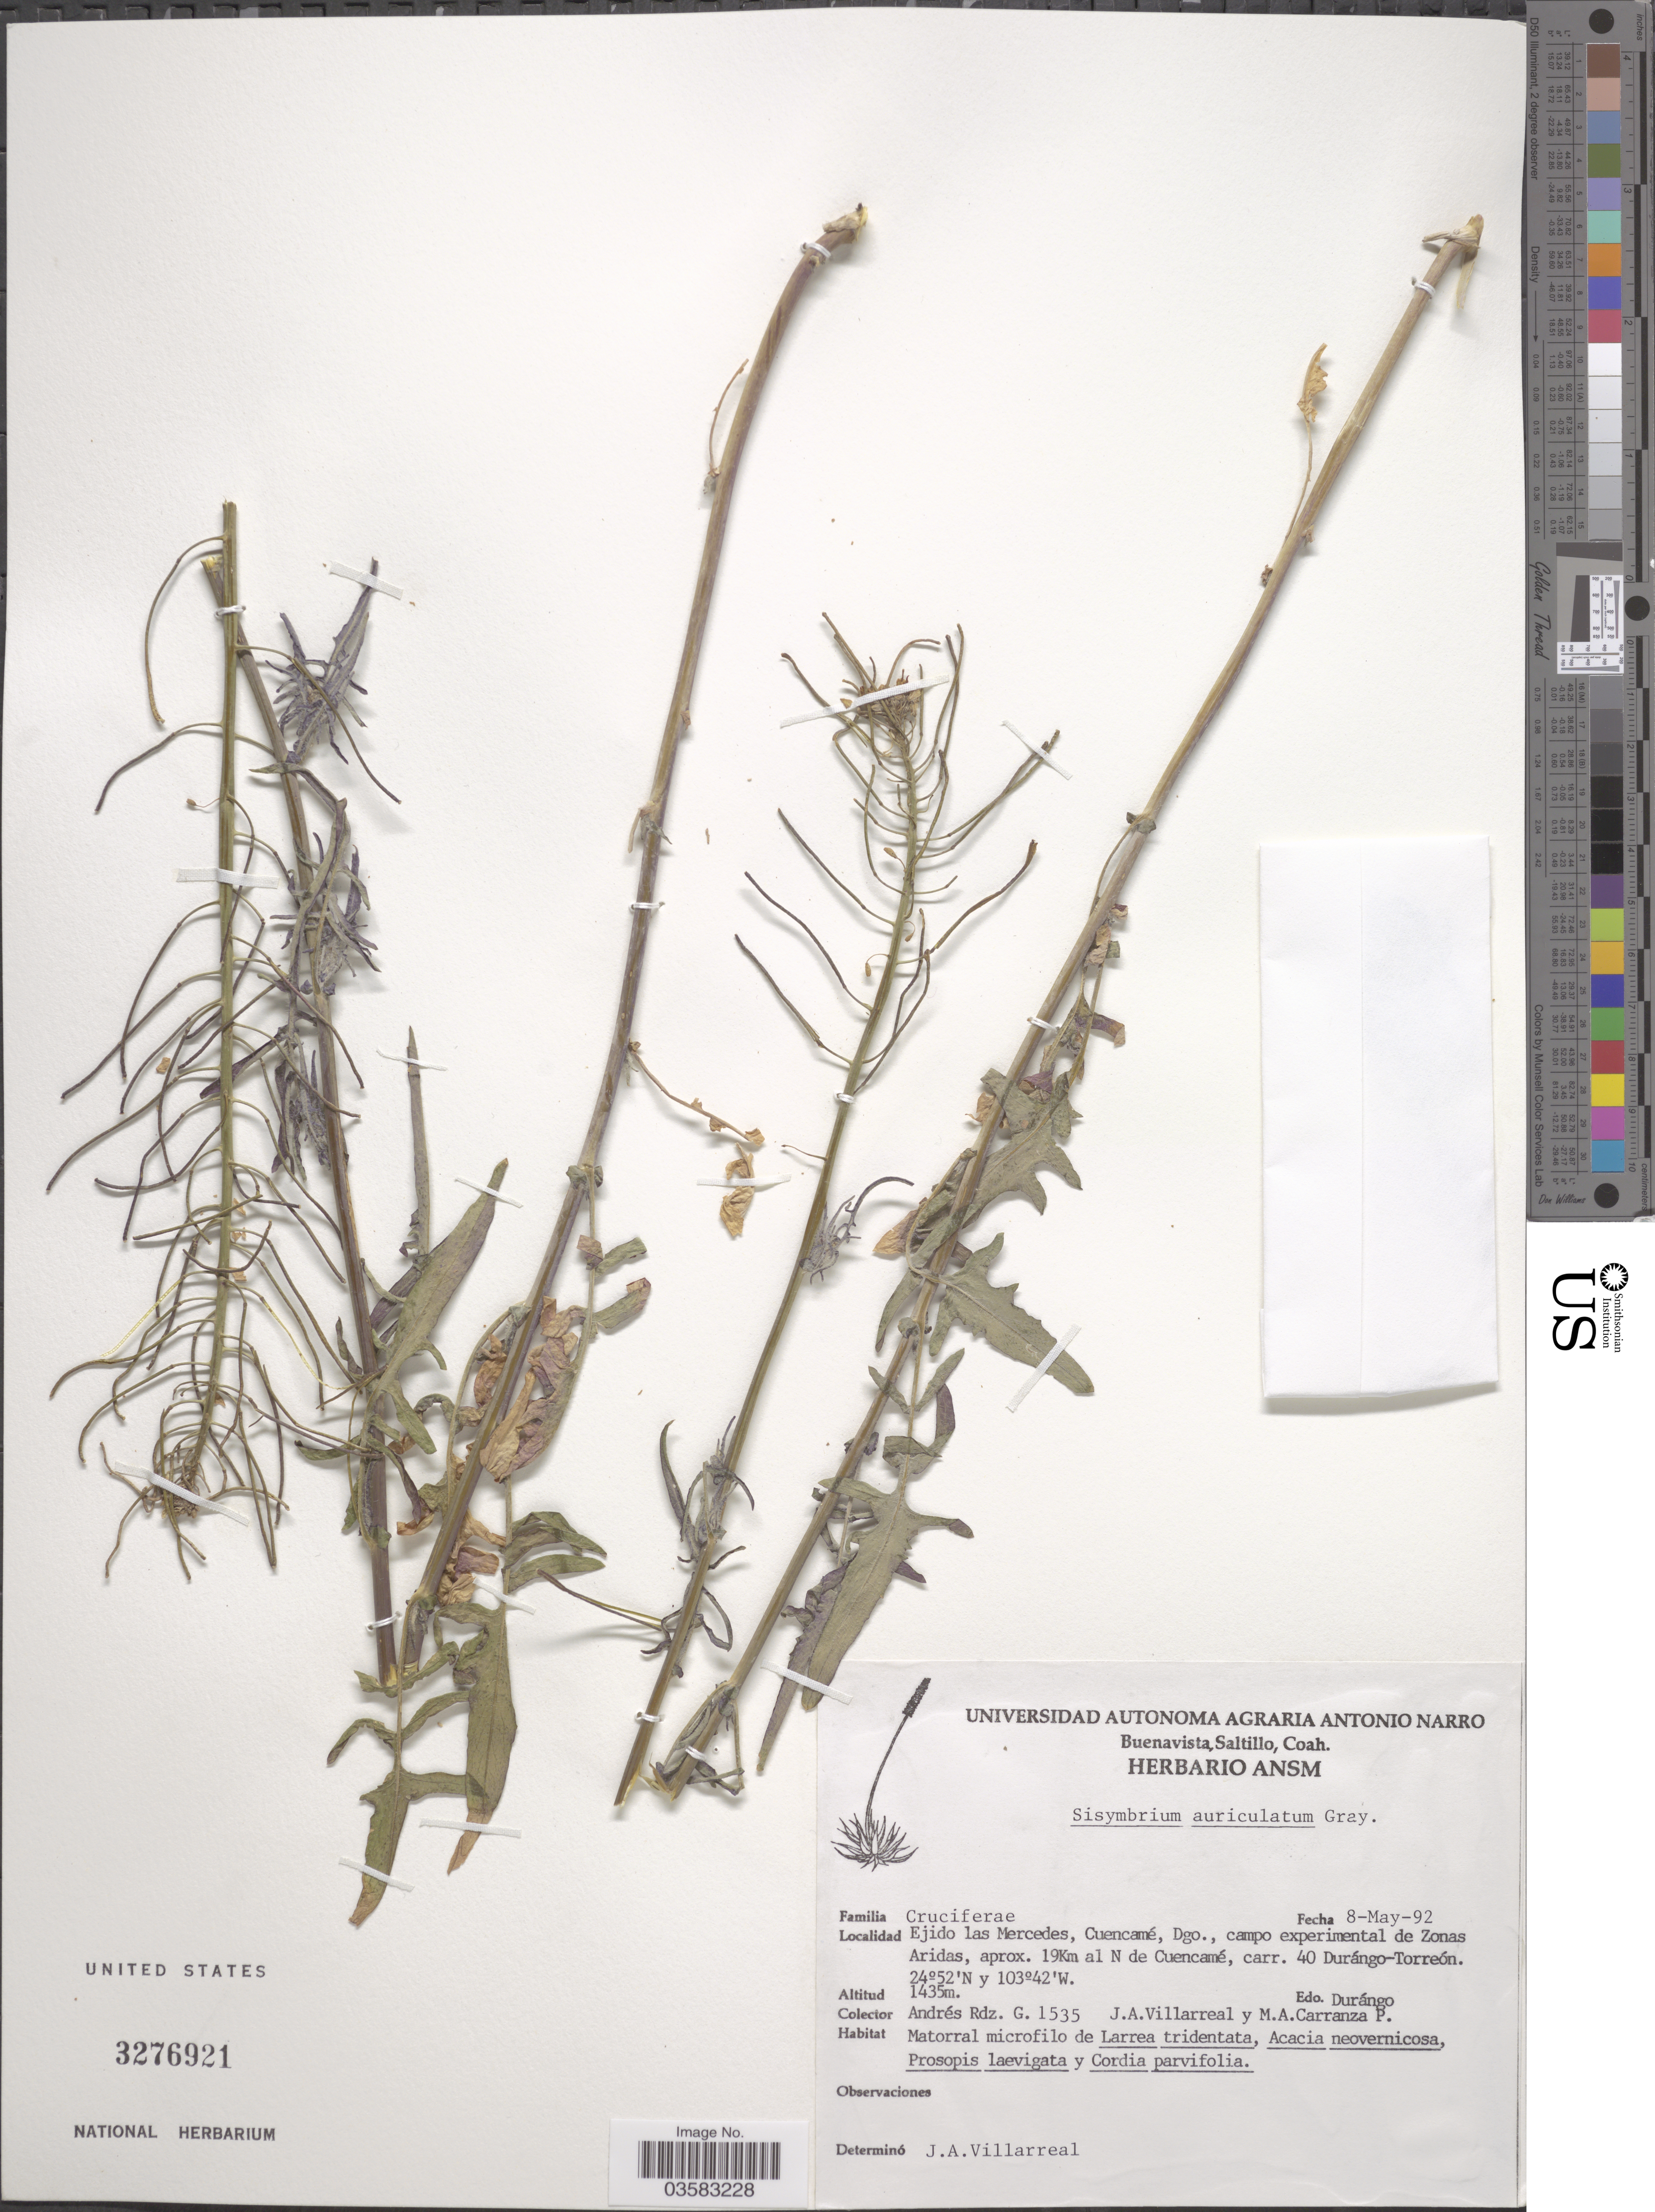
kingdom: Plantae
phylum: Tracheophyta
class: Magnoliopsida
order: Brassicales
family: Brassicaceae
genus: Sisymbrium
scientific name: Sisymbrium auriculatum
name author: A. Gray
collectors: G. Andrés Rdz., J. Villarreal & M. Carranza P.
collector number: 1535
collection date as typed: Transcribed d/m/y: 8/5/92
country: Mexico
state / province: Durango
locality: Ejido las Mercedes, Cuencamé, Dgo., campo experimental de Zonas Aridas, aprox. 19Km al N de Cuencamé, carr. 40 Durángo-Torreón. Edo. Durángo.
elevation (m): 1435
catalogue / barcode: US 3276921